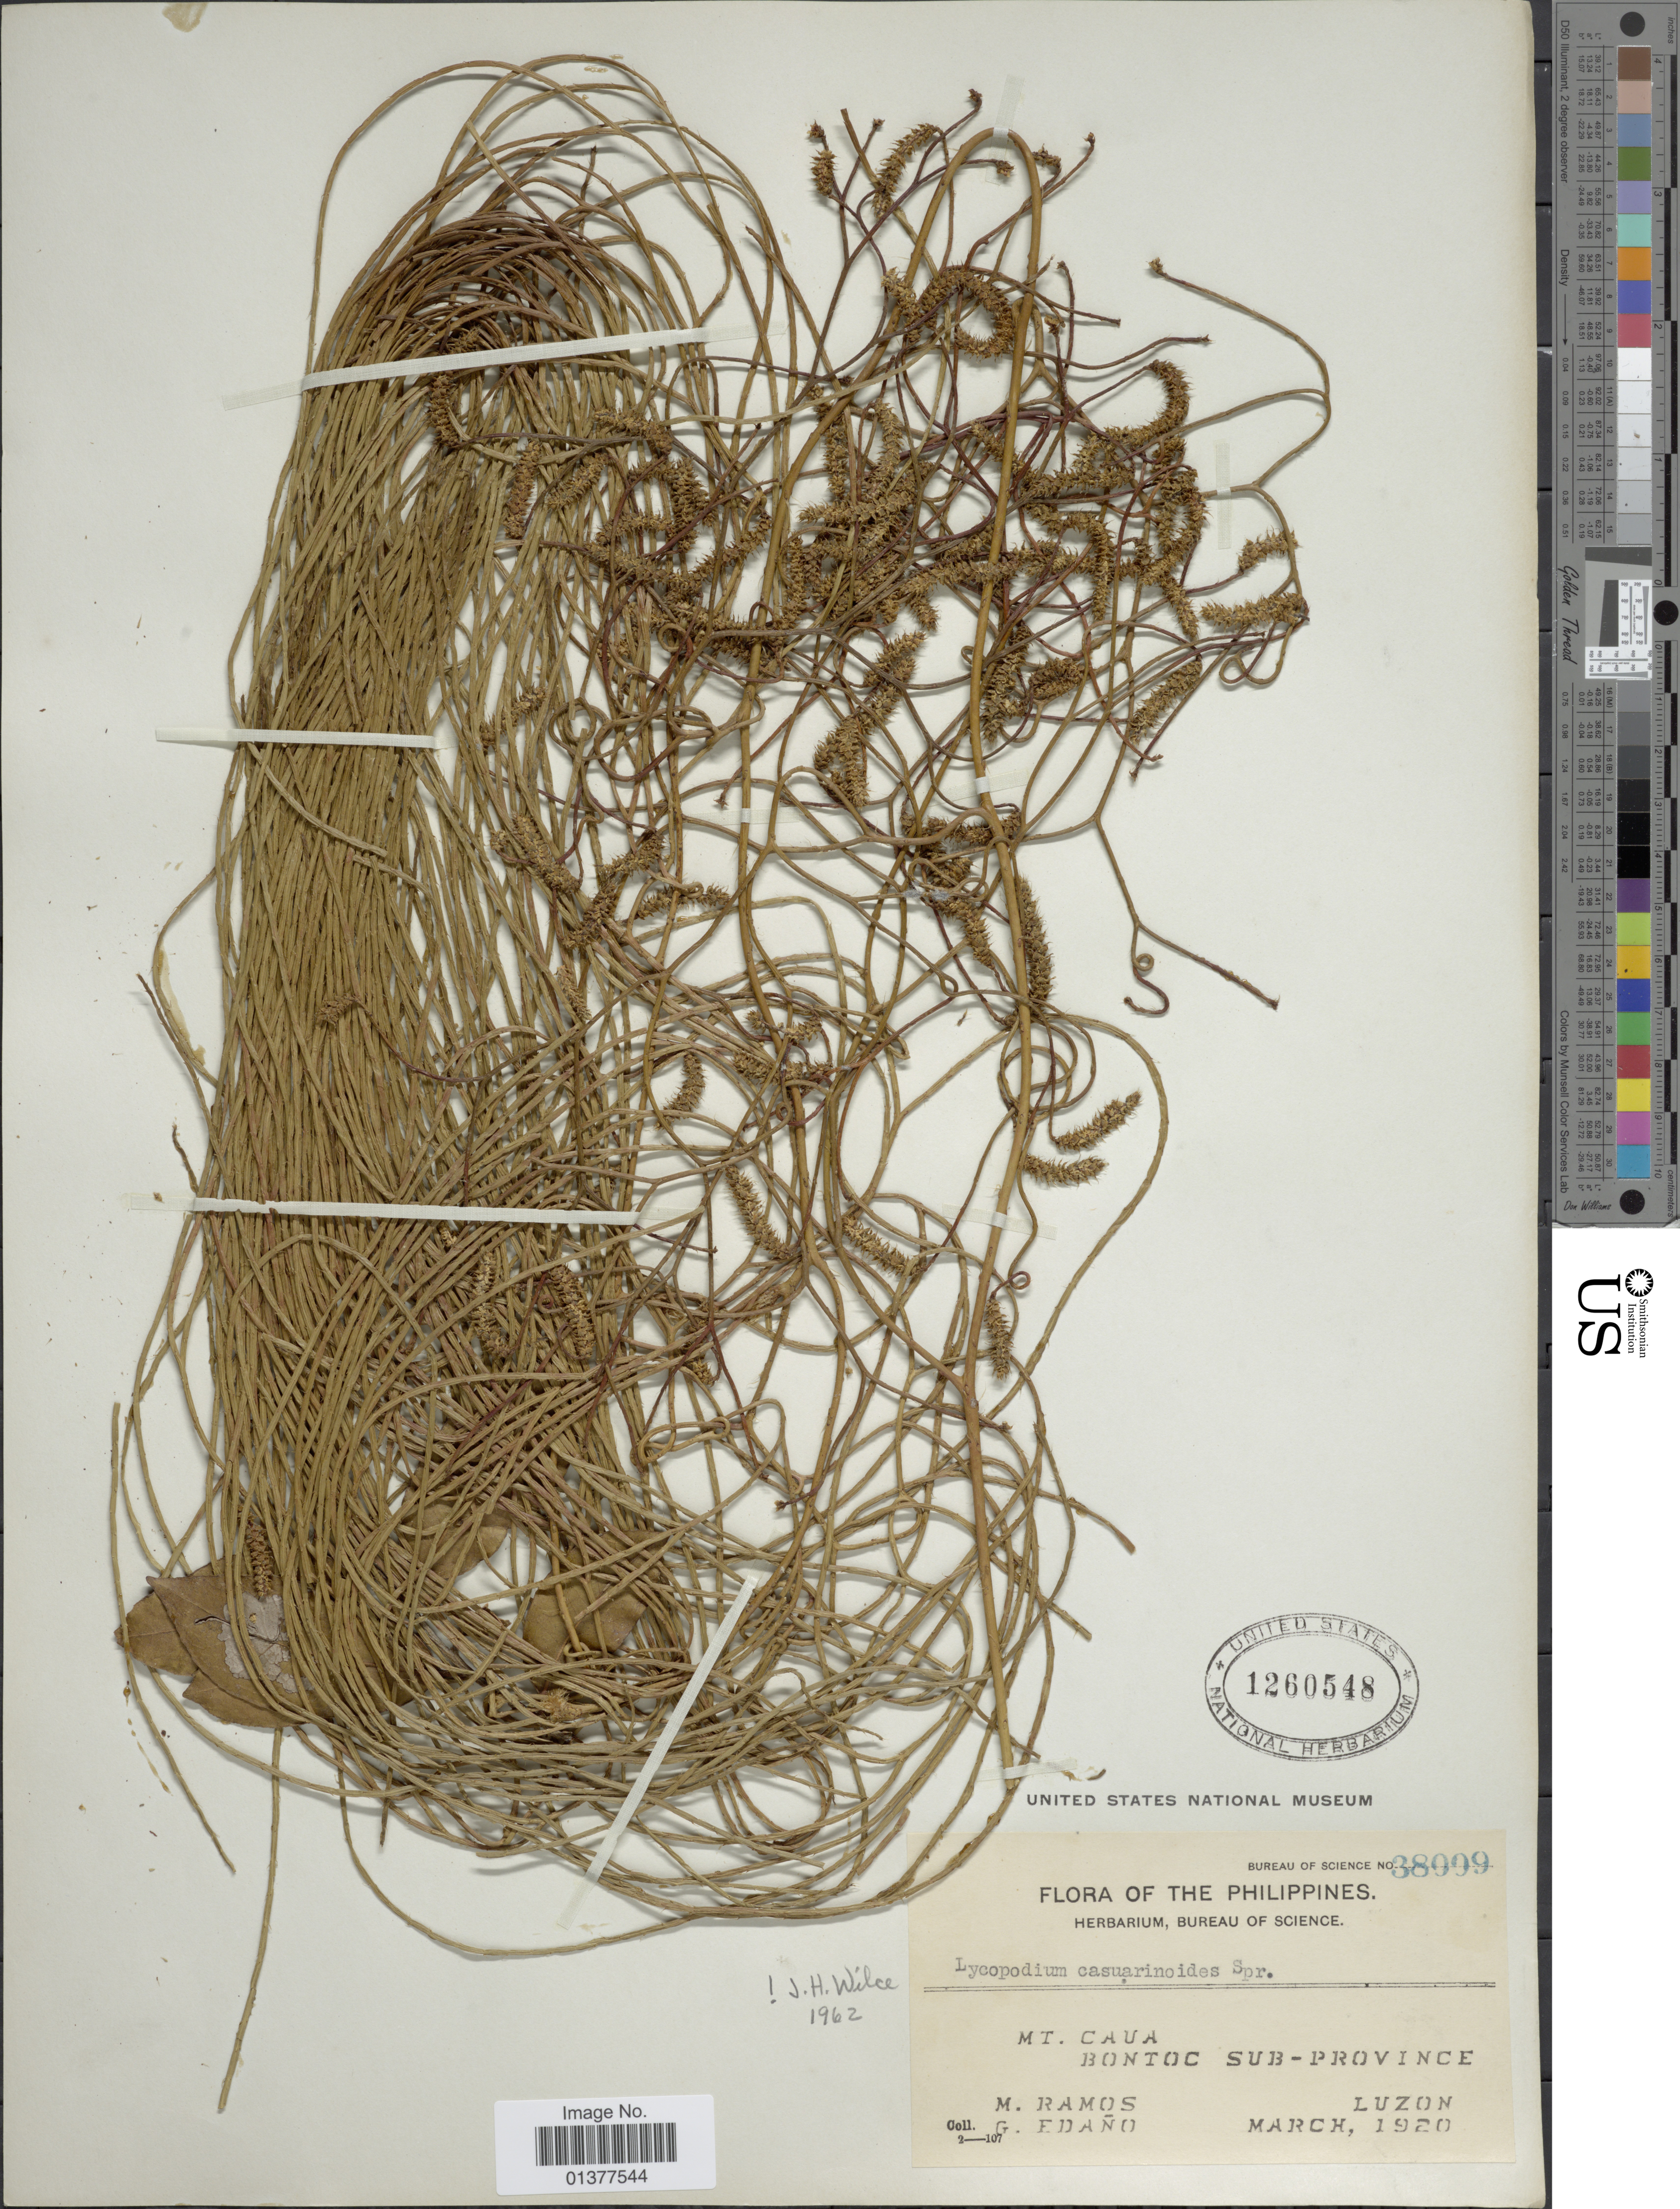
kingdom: Plantae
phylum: Tracheophyta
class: Lycopodiopsida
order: Lycopodiales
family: Lycopodiaceae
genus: Lycopodiastrum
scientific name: Lycopodiastrum casuarinoides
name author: (Spring) Holub ex R.D. Dixit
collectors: M. Ramos & G. Edaño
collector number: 38099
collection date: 1920-03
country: Philippines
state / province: Central Luzon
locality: Mt. Caua, Bontoc Sub-province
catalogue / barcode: US 1260548